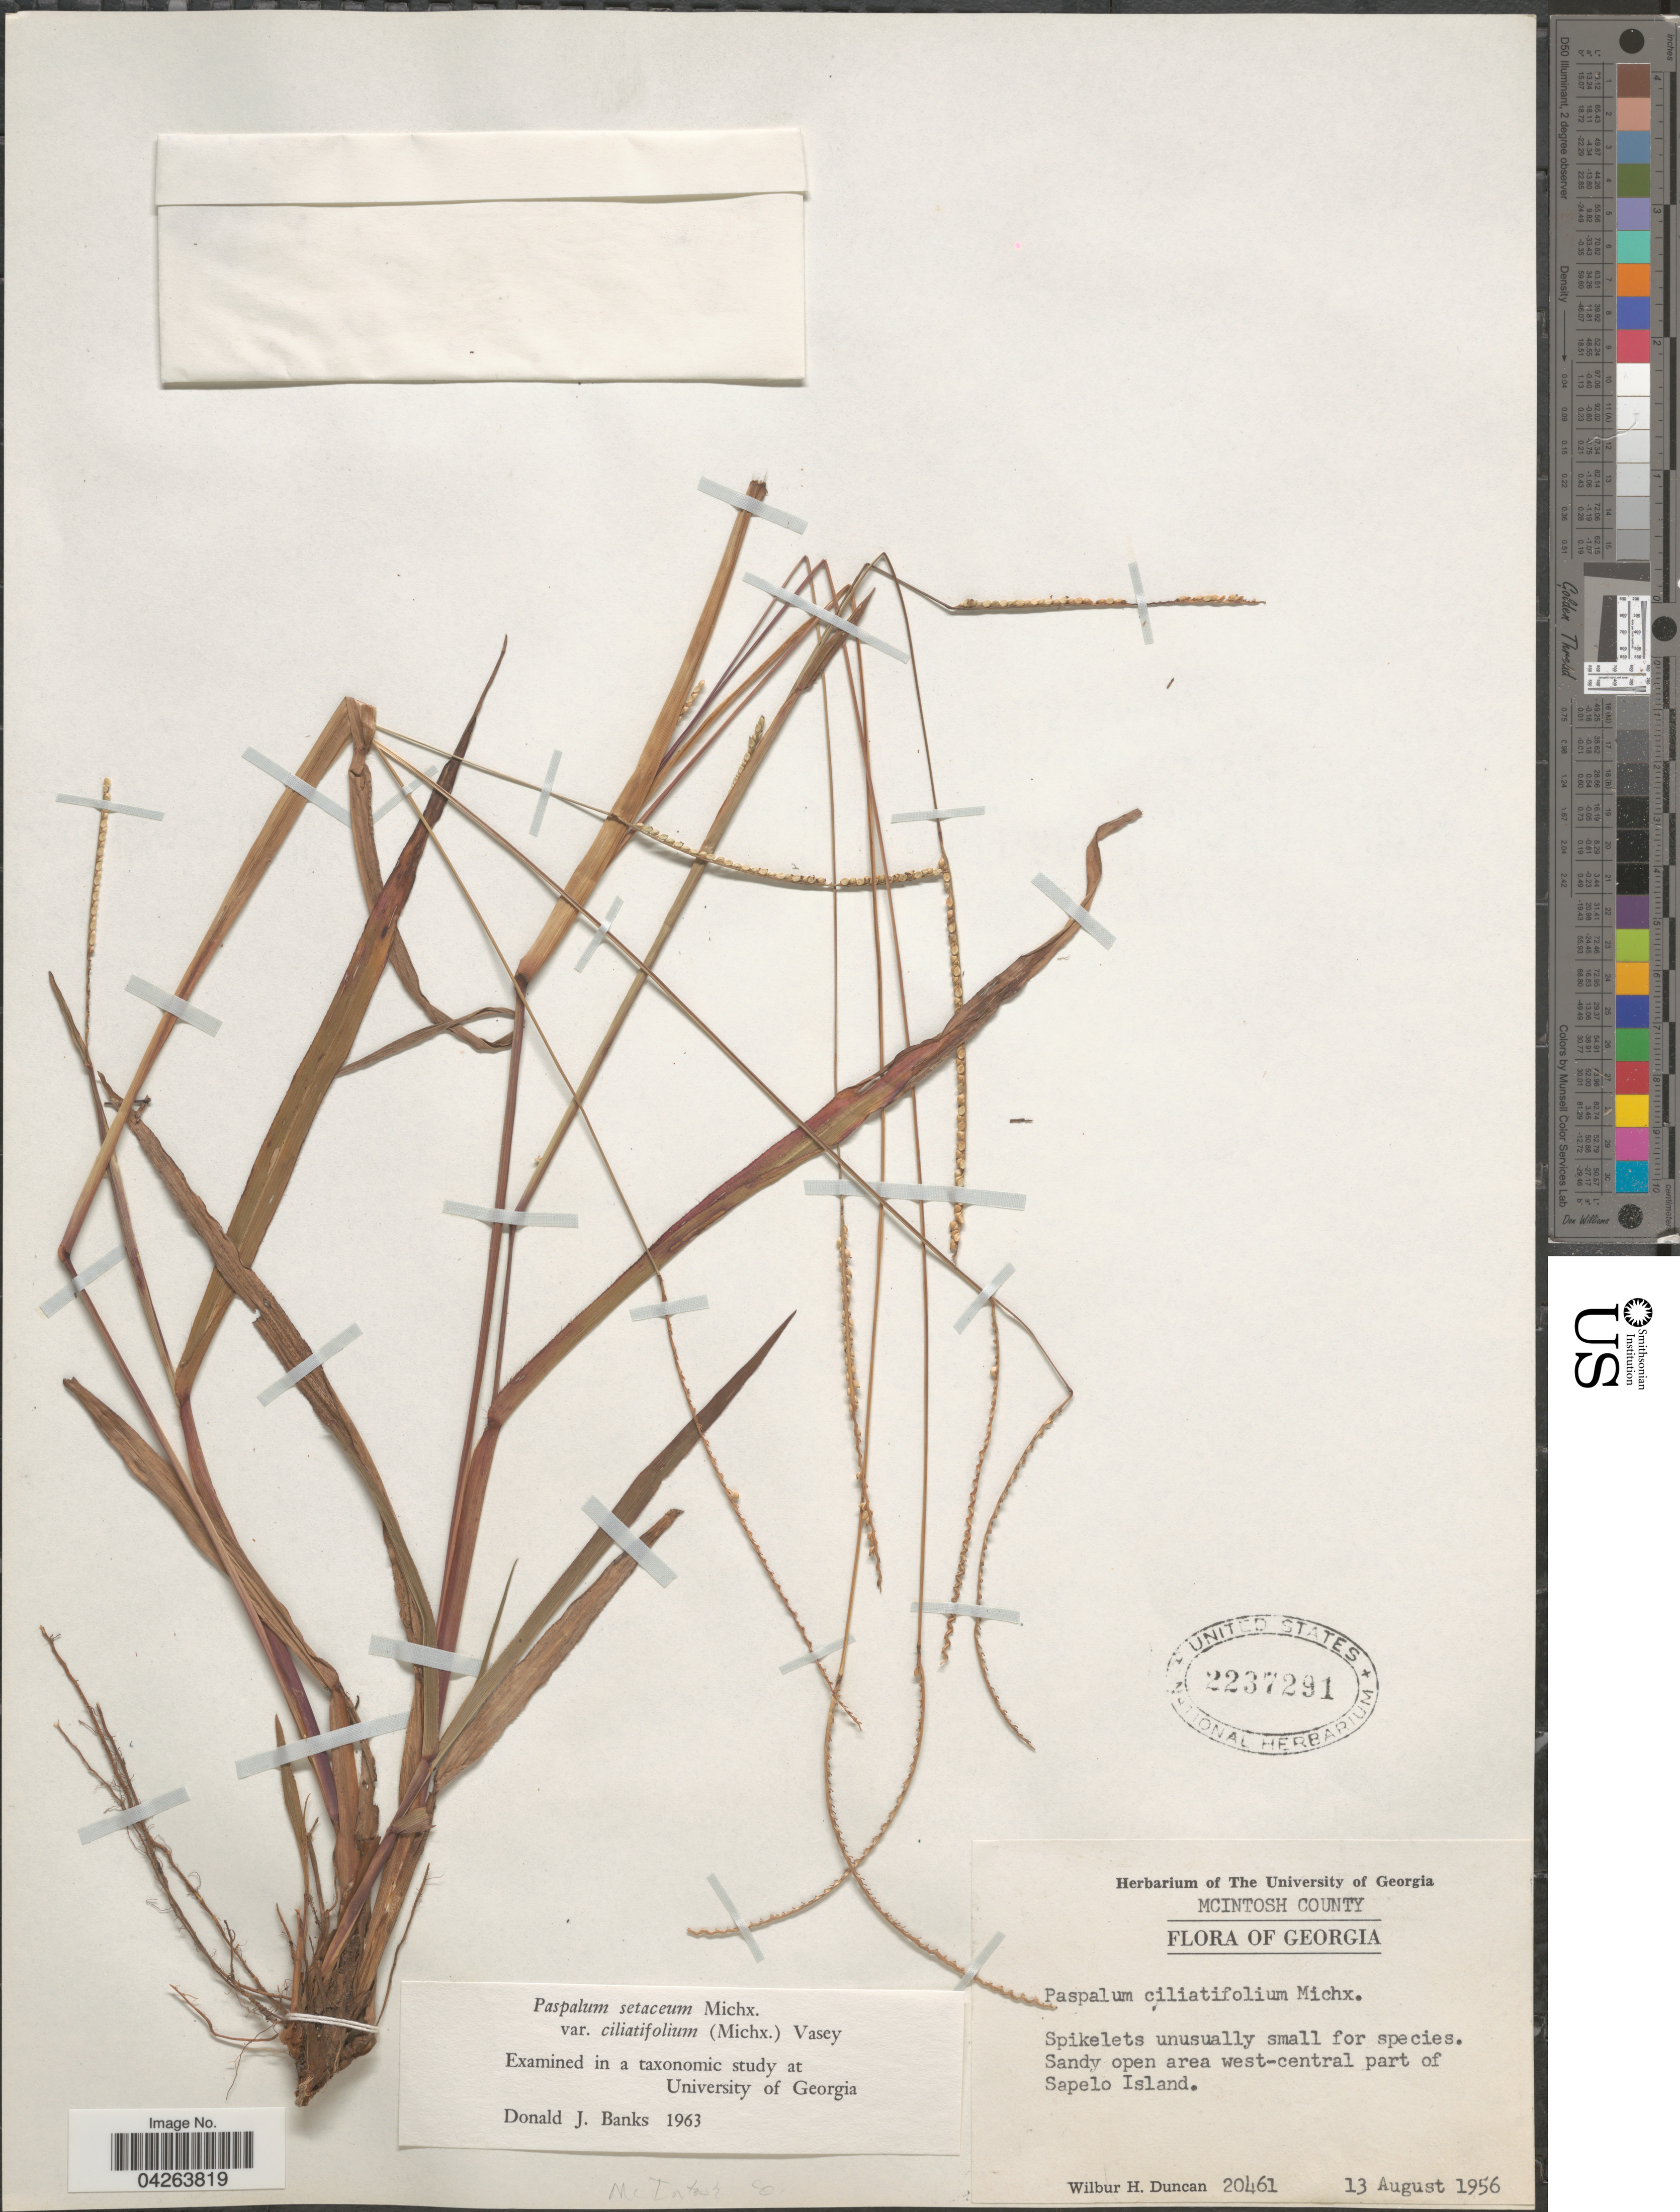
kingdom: Plantae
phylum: Tracheophyta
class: Liliopsida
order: Poales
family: Poaceae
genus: Paspalum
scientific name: Paspalum setaceum var. ciliatifolium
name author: (Michx.) Vasey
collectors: W. H. Duncan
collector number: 20461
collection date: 1956-08-13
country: United States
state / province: Georgia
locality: McIntosh County. Sandy open area west-central part of Sapelo Island. McIntosh Co.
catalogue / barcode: US 2237291